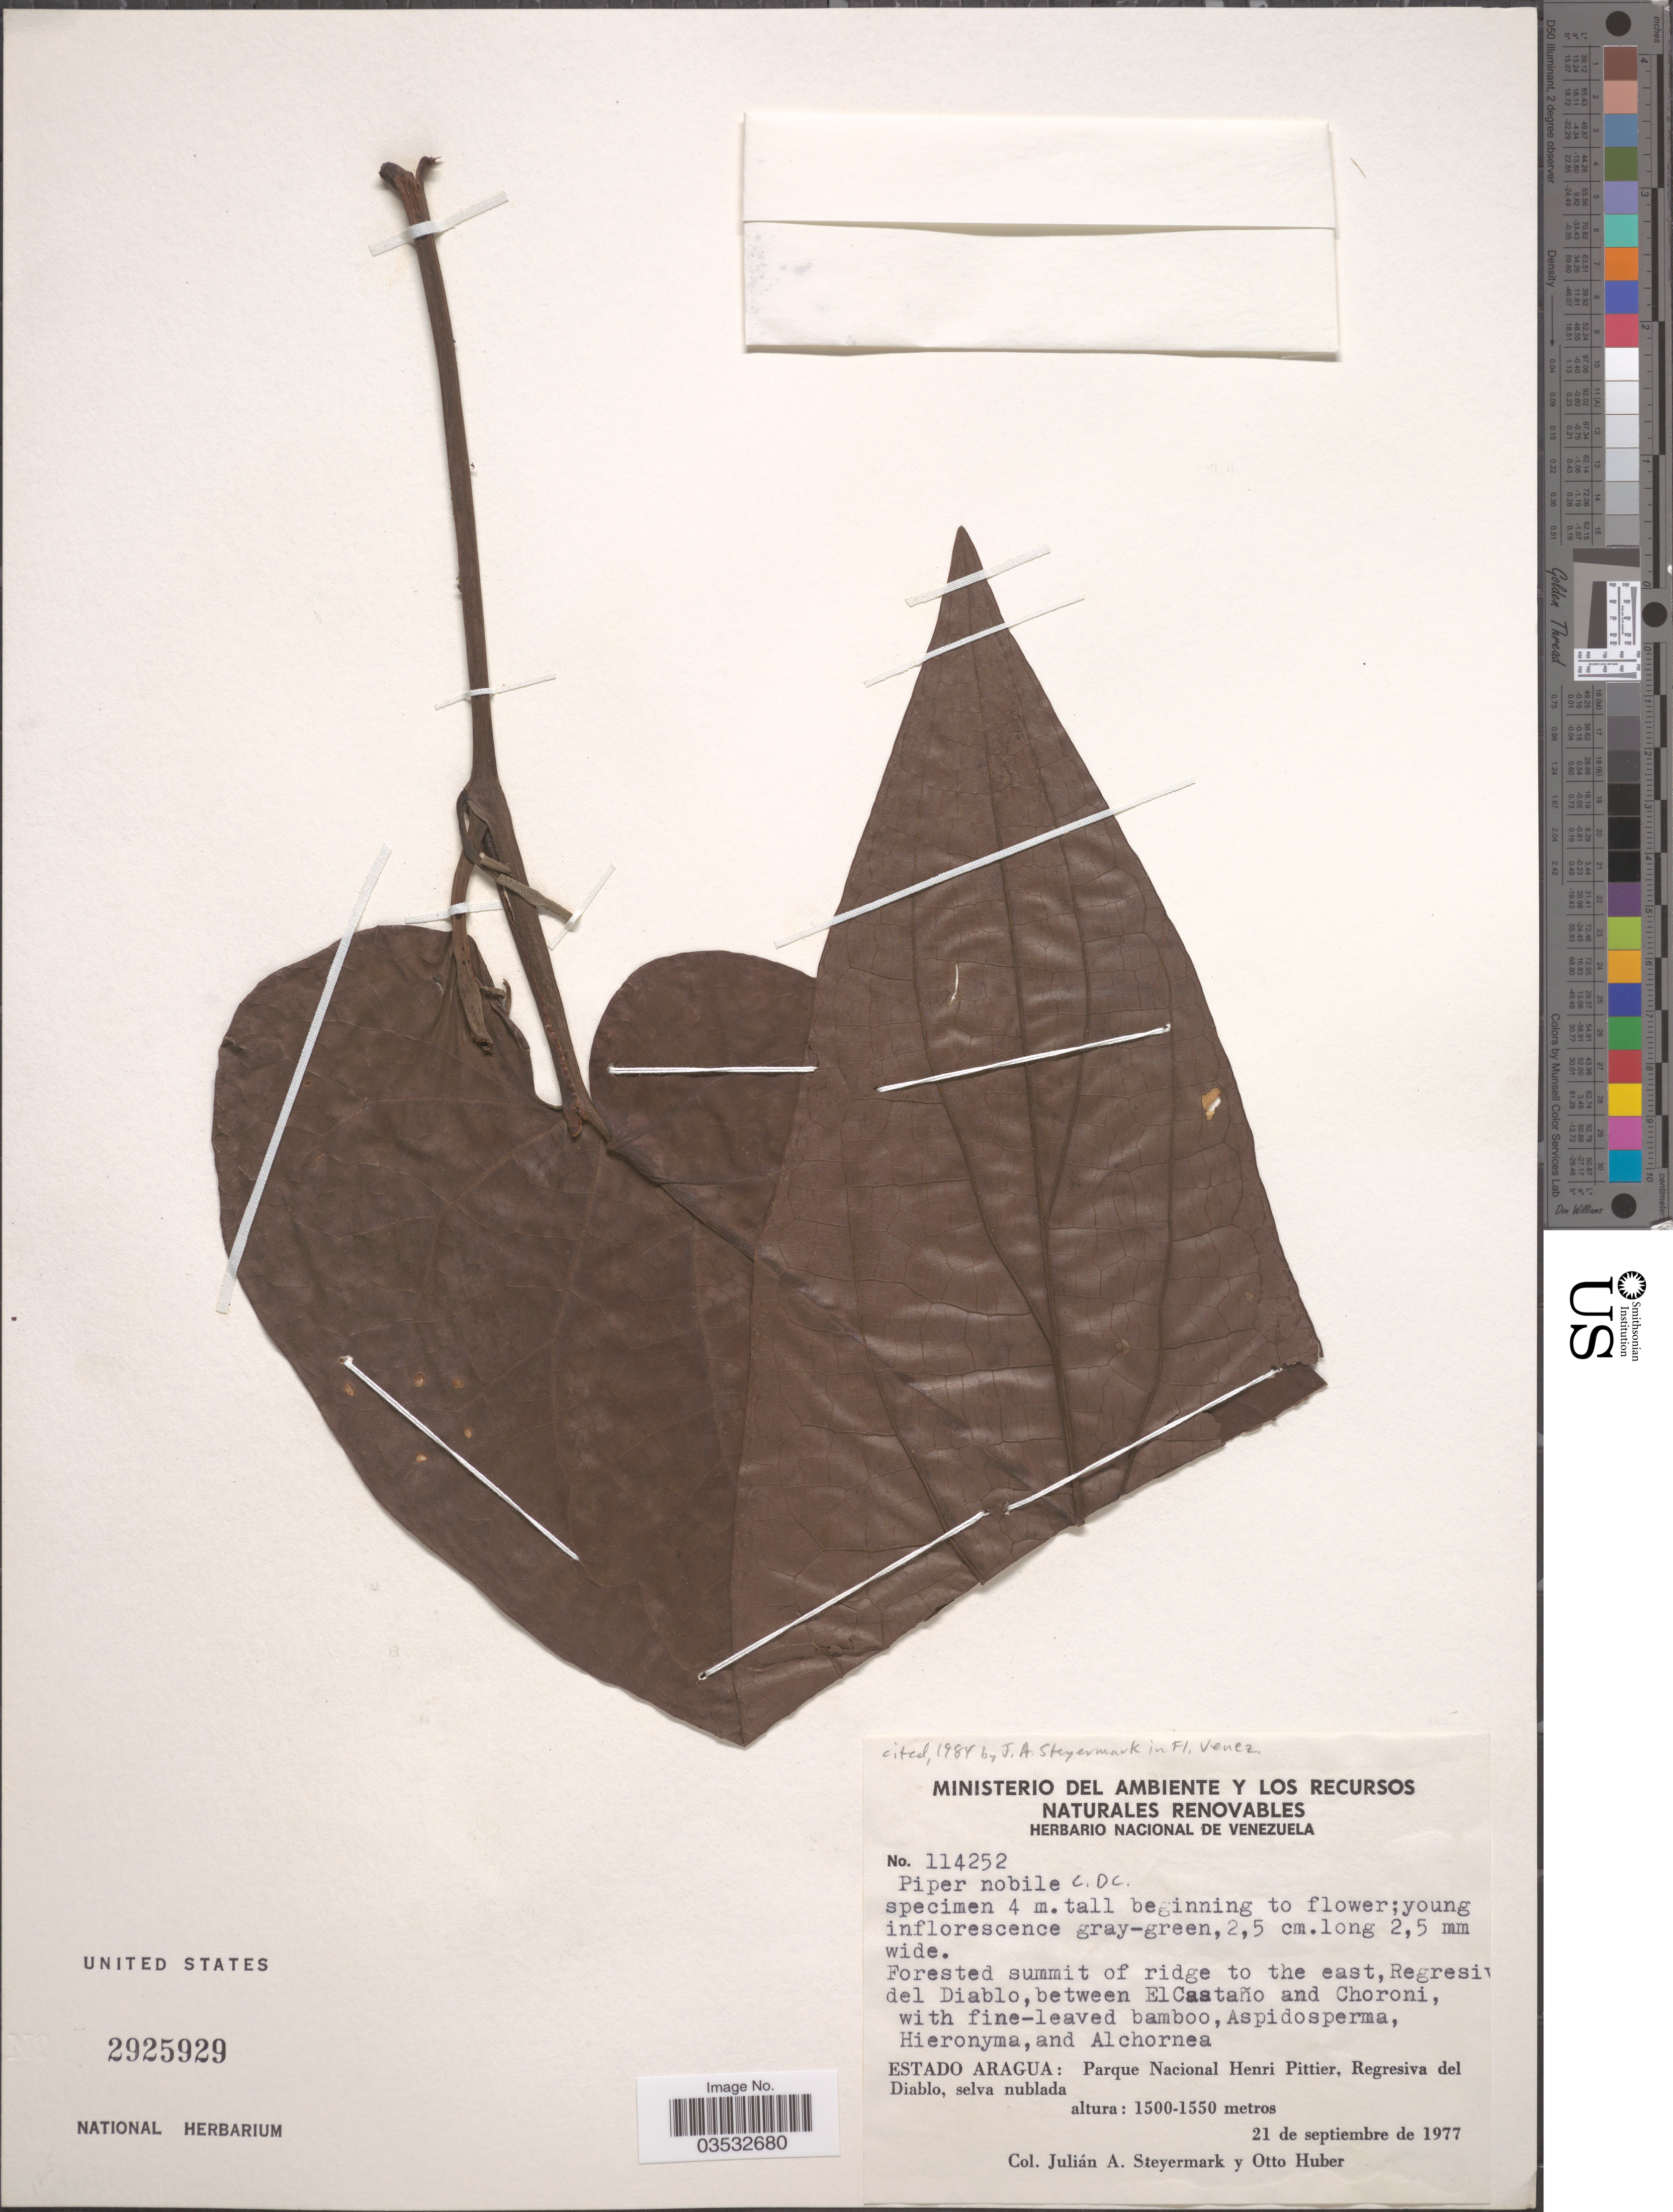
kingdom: Plantae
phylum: Tracheophyta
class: Magnoliopsida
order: Piperales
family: Piperaceae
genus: Piper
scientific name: Piper nobile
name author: C. DC.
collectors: J. Steyermark & O. Huber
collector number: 114252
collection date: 1977-09-21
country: Venezuela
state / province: Aragua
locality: Forested summit of ridge to the east, Regresiva del Diablo, between El Castaño and Choroni. Parque Nacional Henri Pittier, Regresiva del Diablo, selva nublada.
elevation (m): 1500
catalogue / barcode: US 2925929